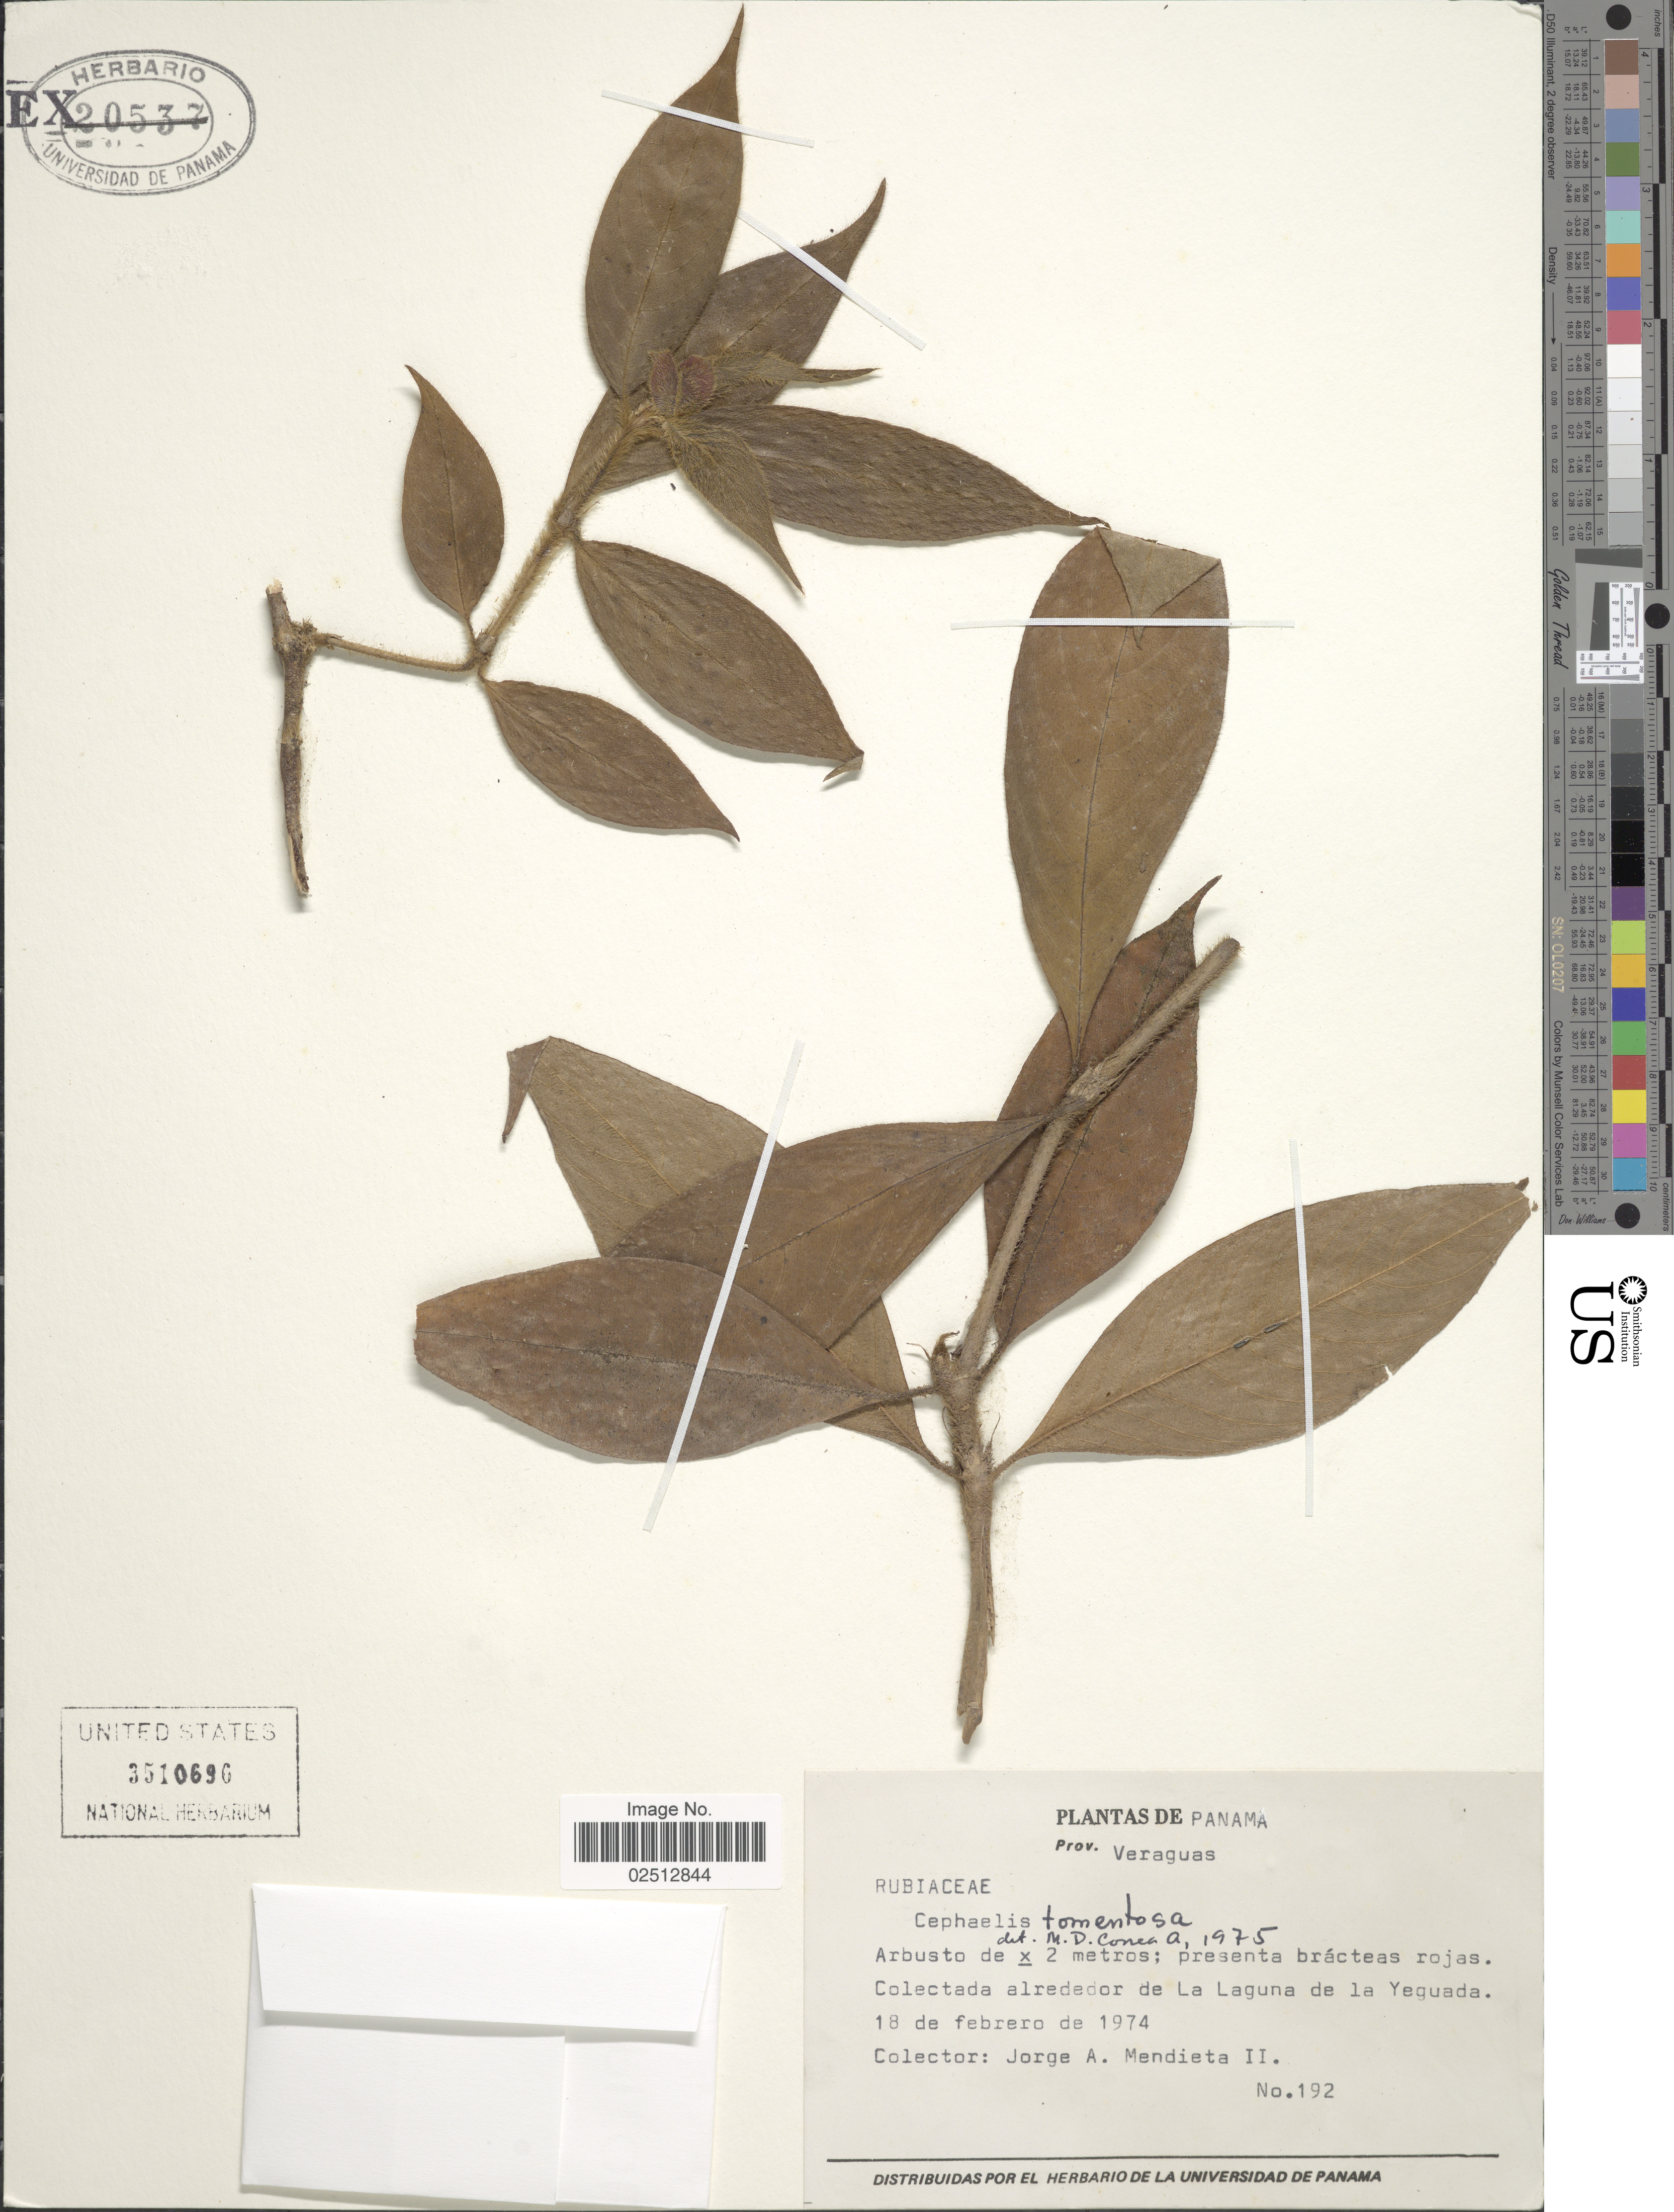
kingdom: Plantae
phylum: Tracheophyta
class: Magnoliopsida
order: Gentianales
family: Rubiaceae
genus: Psychotria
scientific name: Psychotria poeppigiana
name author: Müll. Arg.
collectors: J. Mendieta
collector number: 192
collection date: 1974-02-18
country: Panama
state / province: Veraguas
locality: Prov. Veraguas. Colectada alrededor de La Laguna de la Yeguada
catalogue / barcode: US 3510696